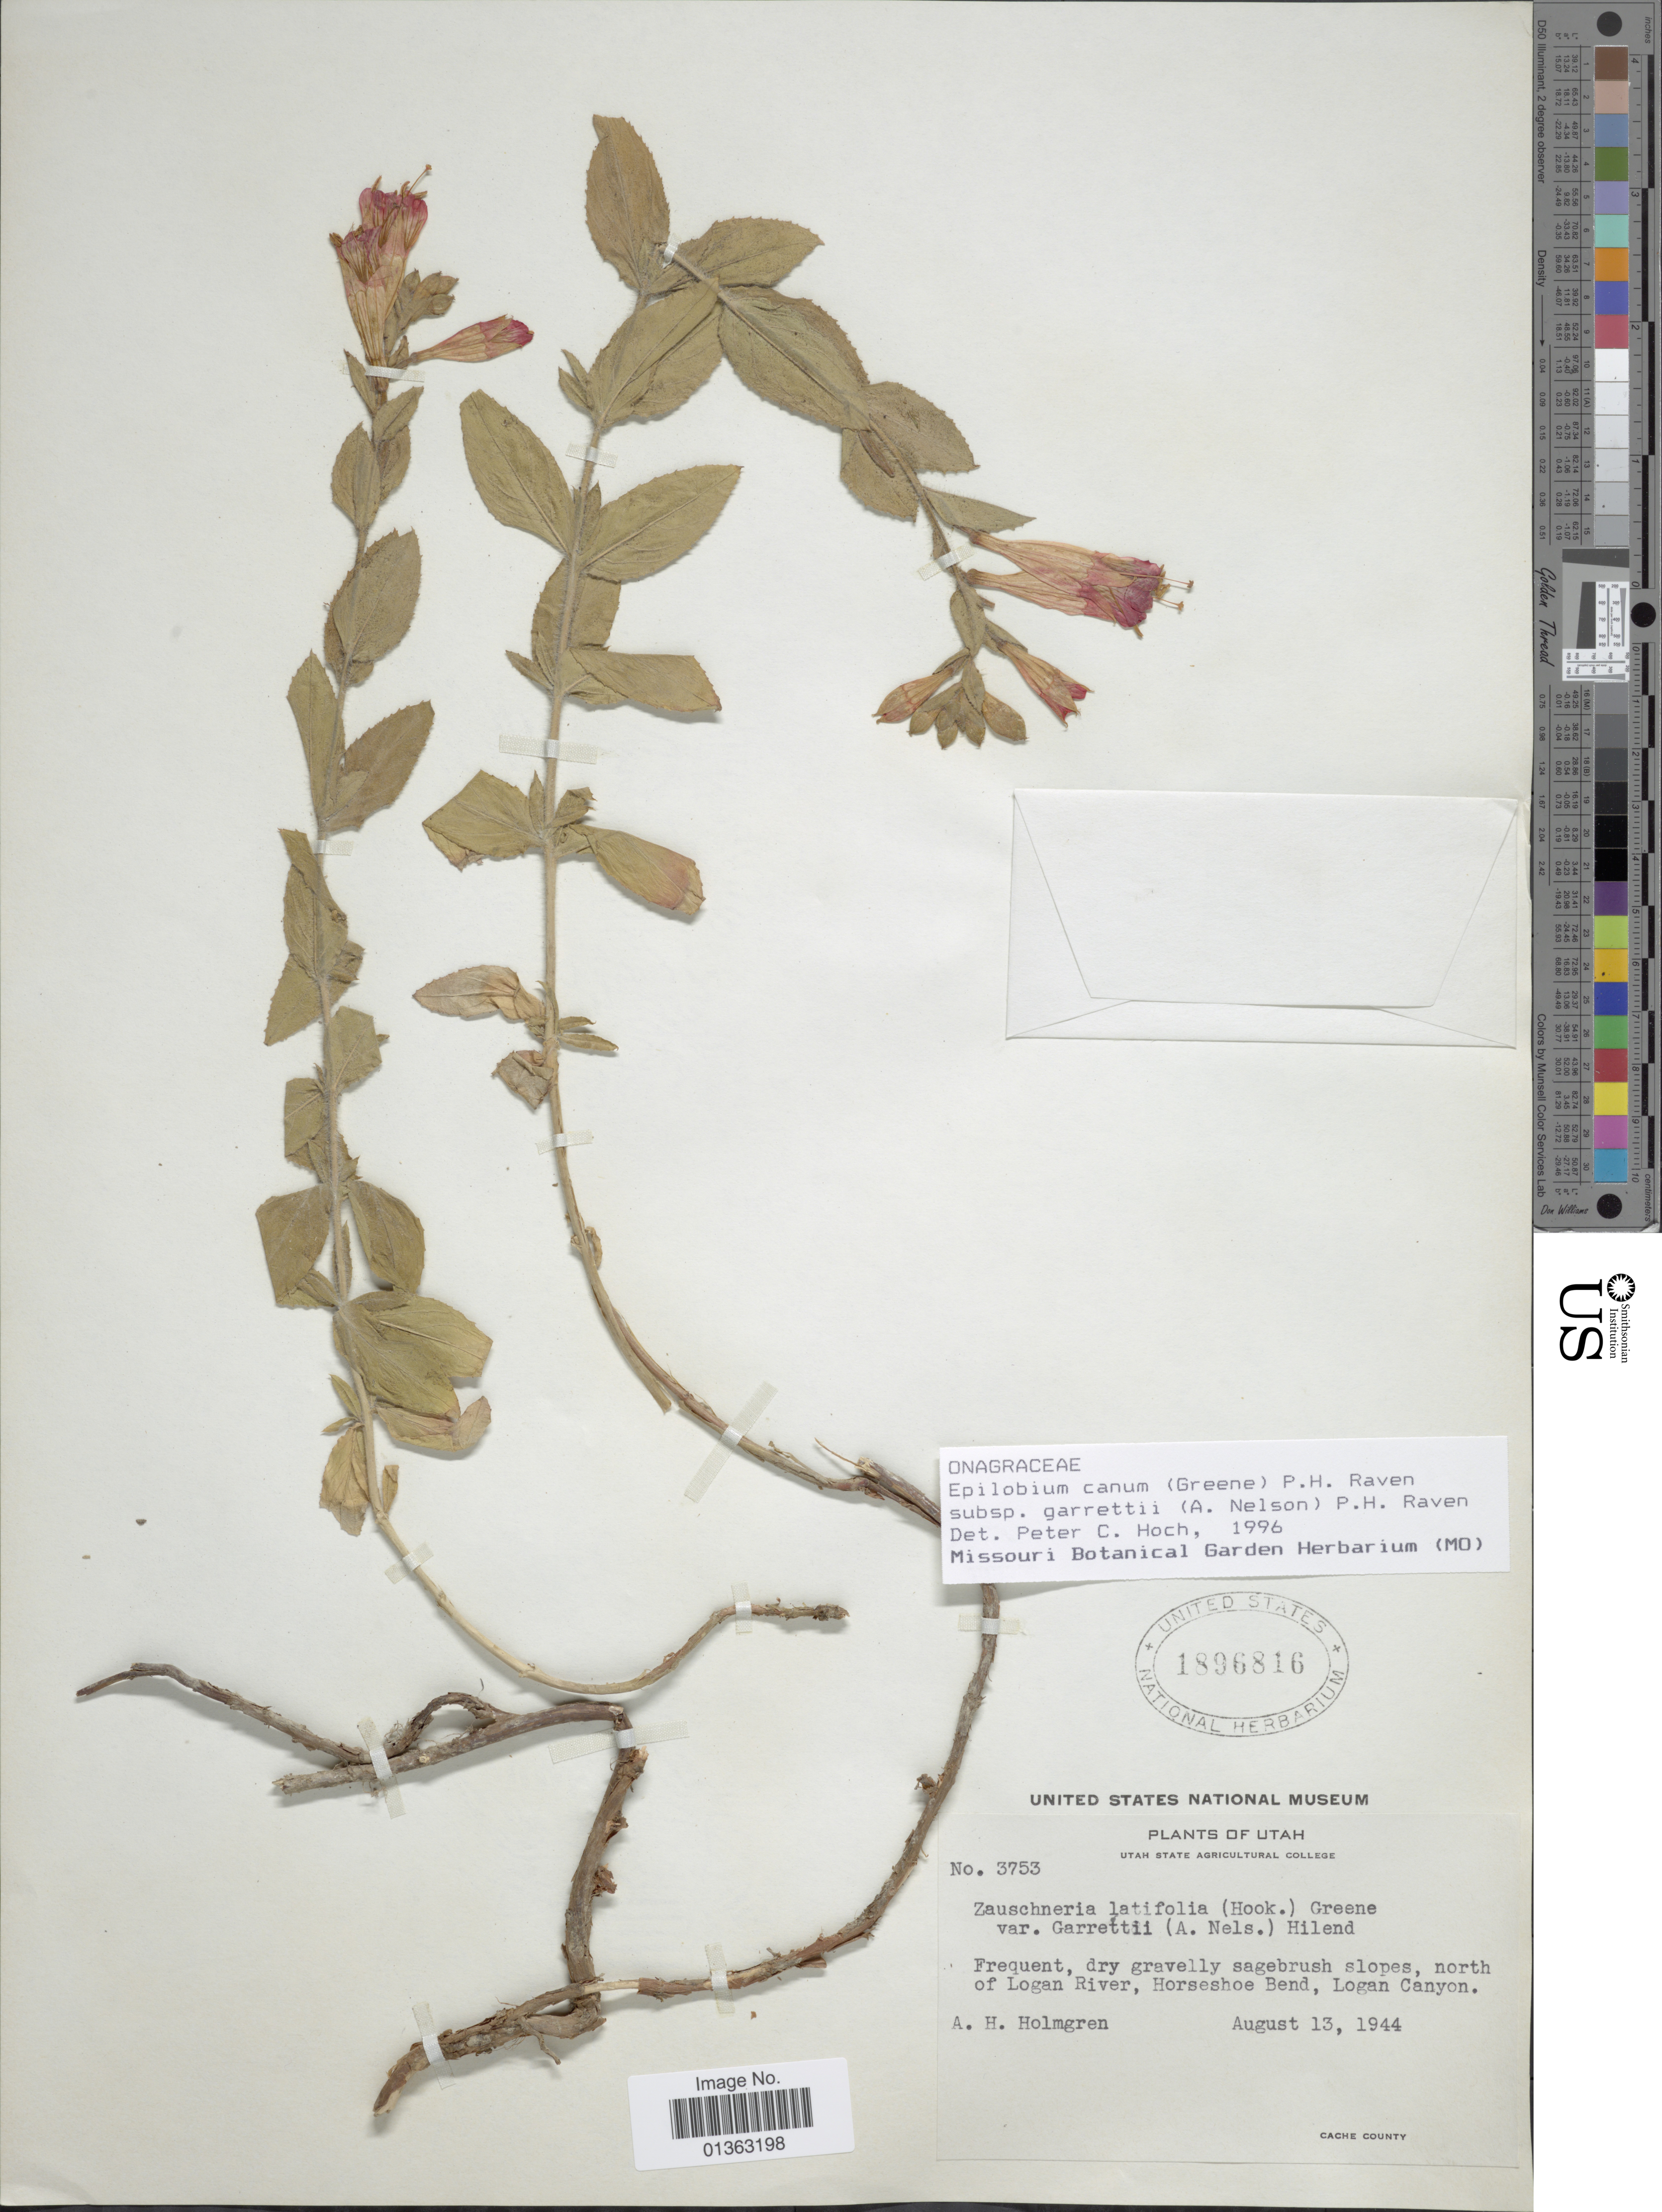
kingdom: Plantae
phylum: Tracheophyta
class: Magnoliopsida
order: Myrtales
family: Onagraceae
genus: Epilobium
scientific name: Epilobium canum subsp. garrettii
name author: (A. Nelson) P.H. Raven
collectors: A. H. Holmgren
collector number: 3753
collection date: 1944-08-13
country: United States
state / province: Utah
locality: North of Logan River, Horseshoe Bend, Logan Canyon. Cache County.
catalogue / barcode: US 1896816